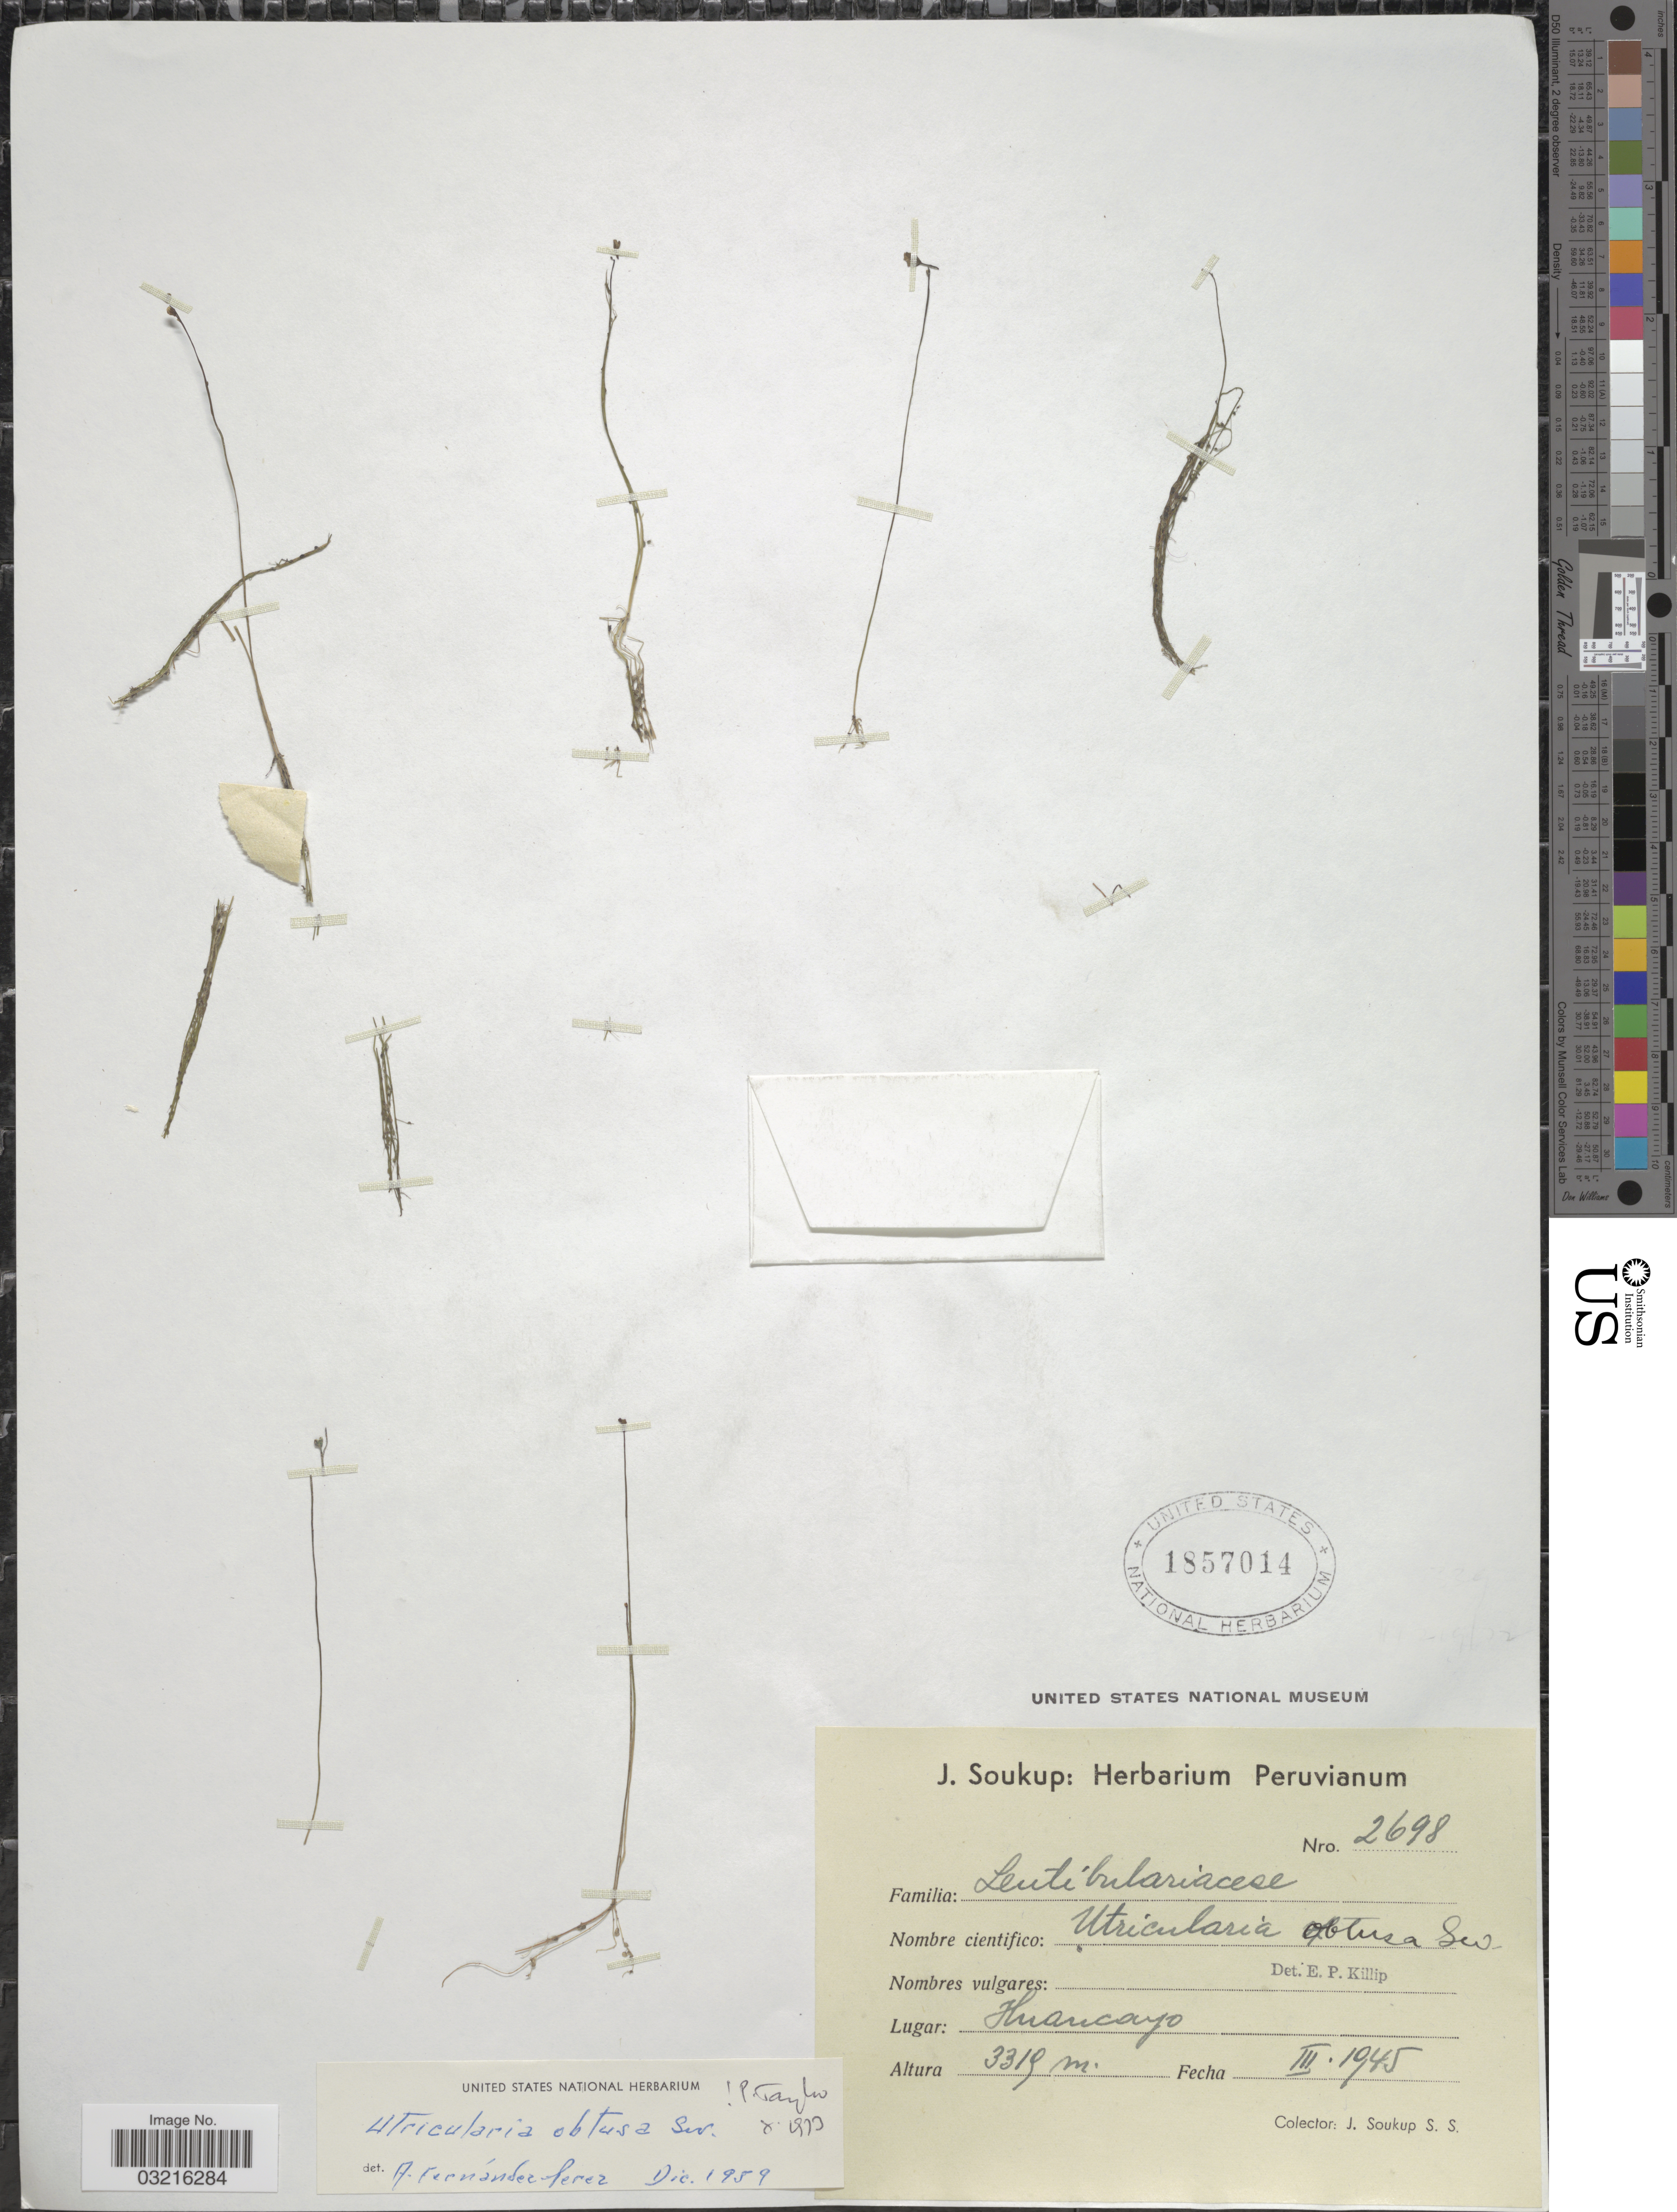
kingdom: Plantae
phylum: Tracheophyta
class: Magnoliopsida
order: Lamiales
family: Lentibulariaceae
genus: Utricularia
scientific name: Utricularia gibba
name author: L.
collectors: J. Soukup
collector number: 2698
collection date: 1945-03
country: Peru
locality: Huancayo.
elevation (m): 3315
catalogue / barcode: US 1857014